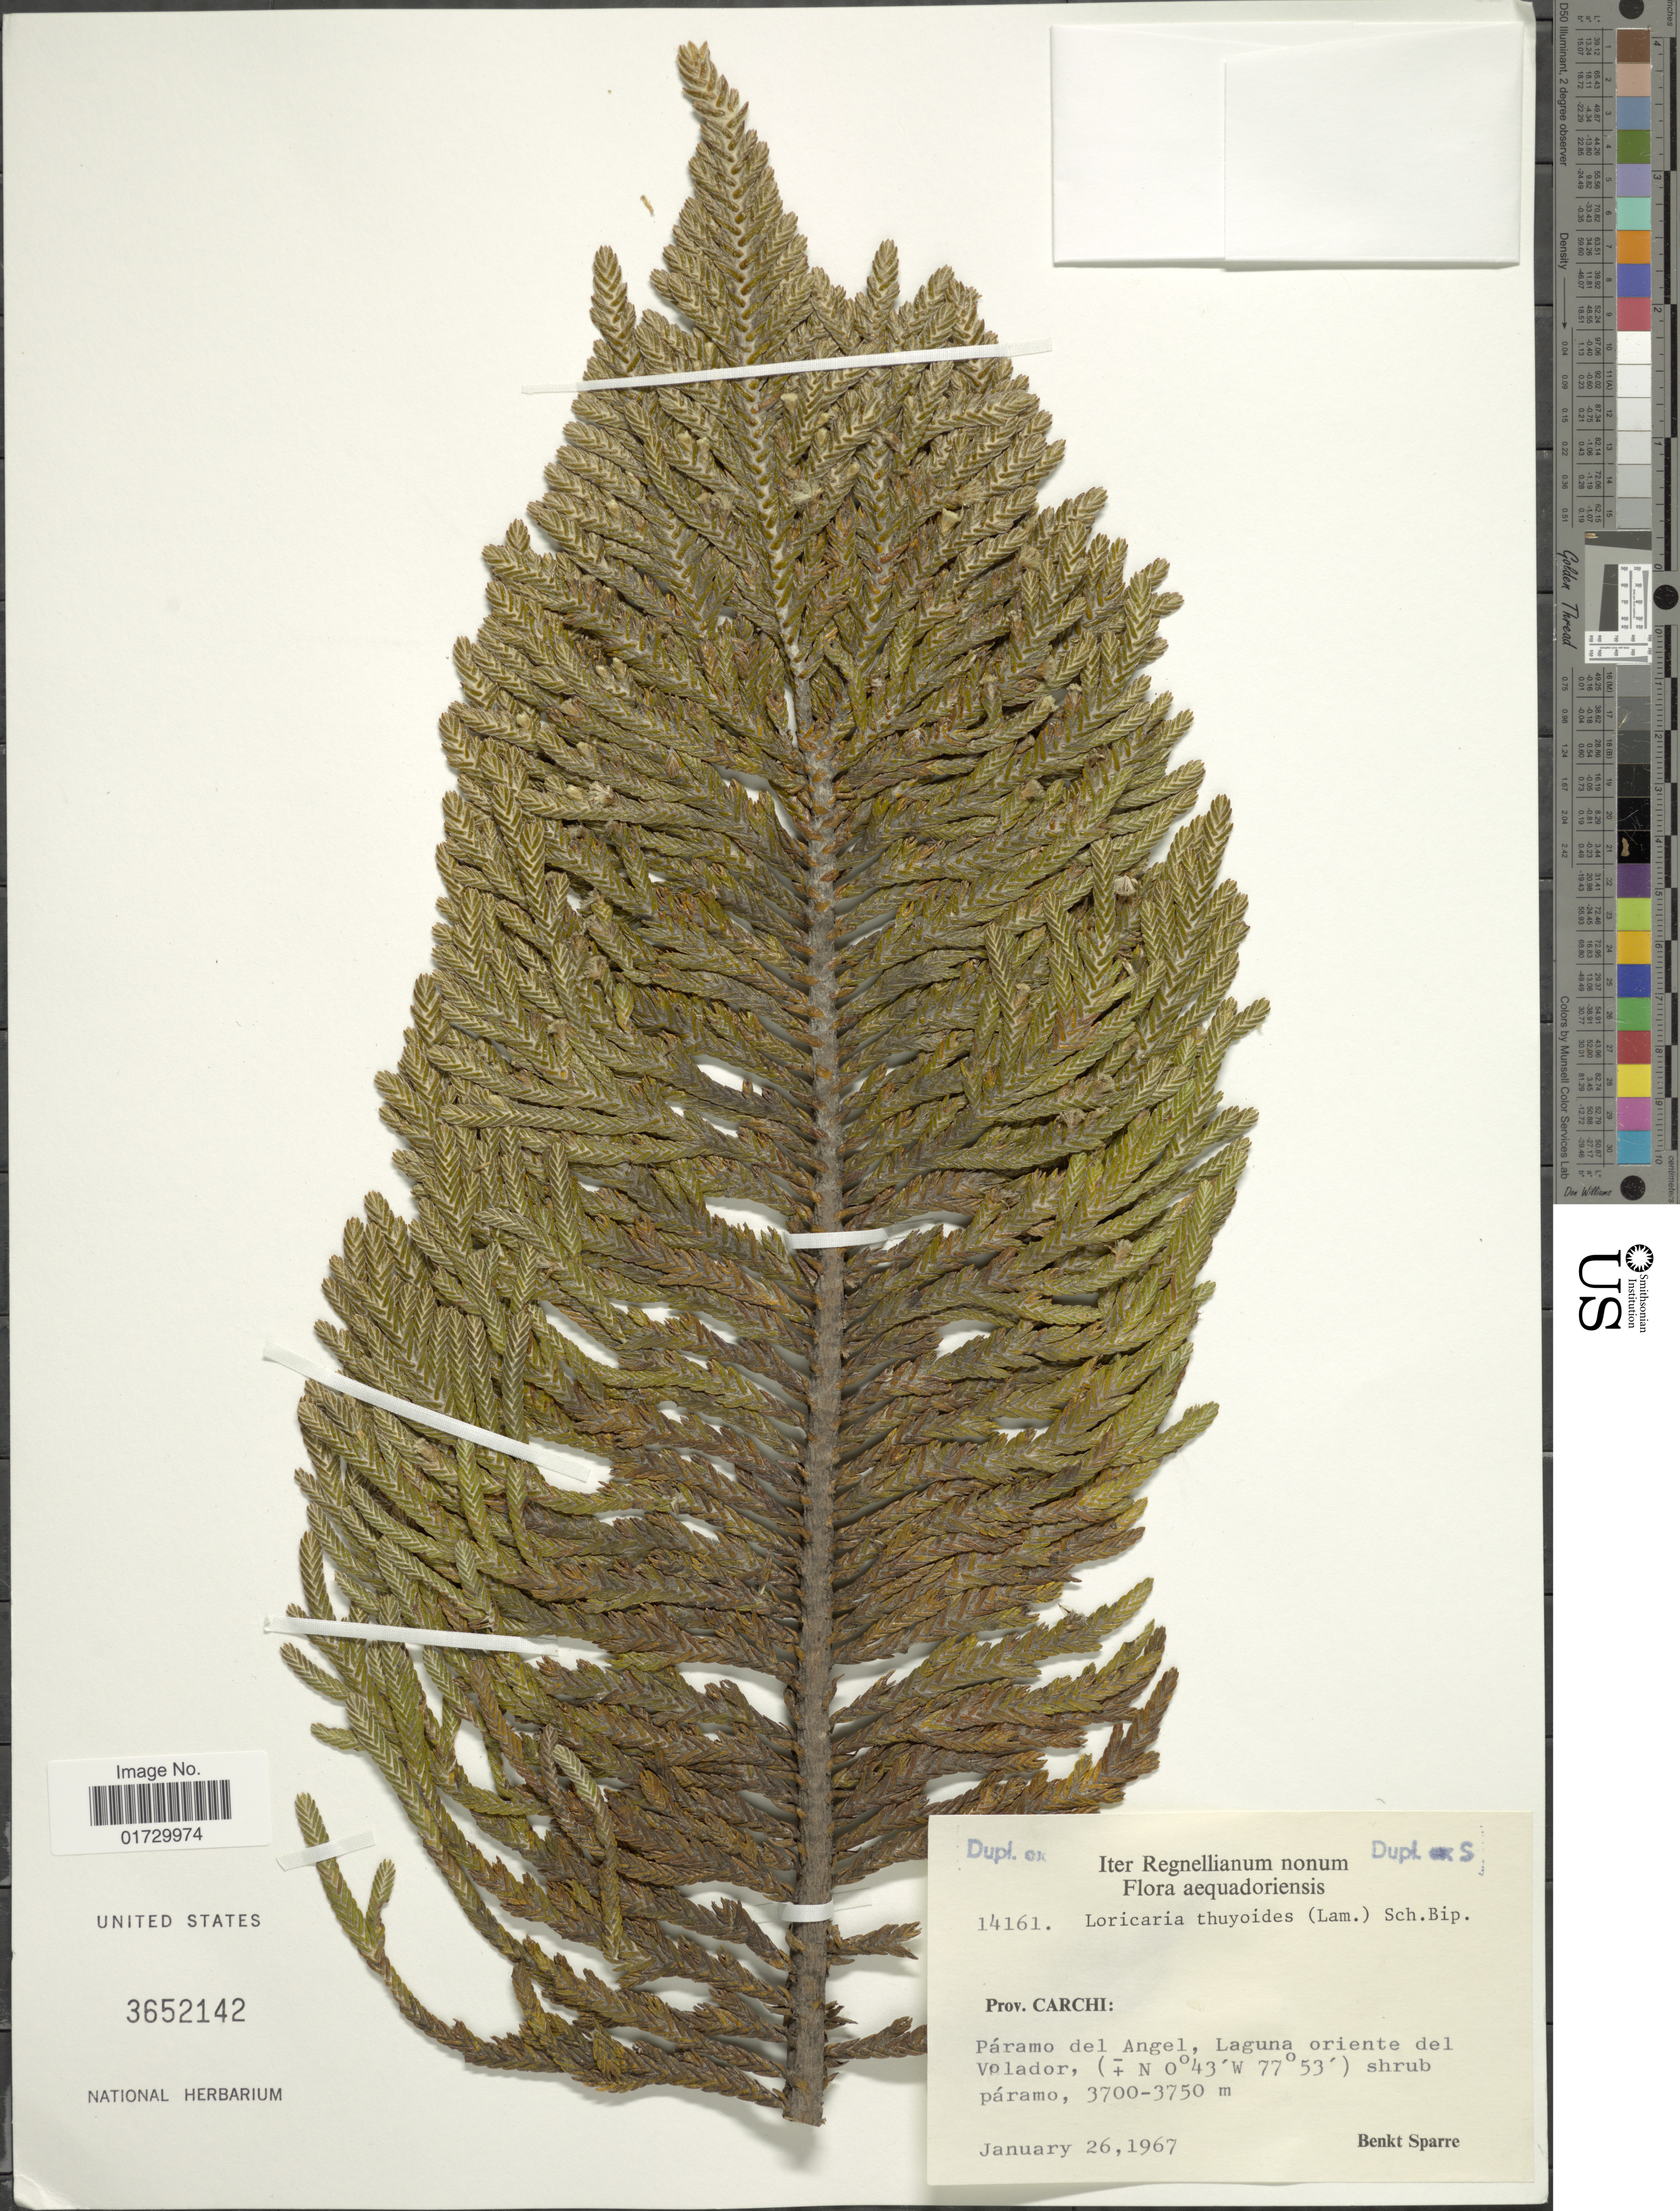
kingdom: Plantae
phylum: Tracheophyta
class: Magnoliopsida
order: Asterales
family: Asteraceae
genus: Loricaria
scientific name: Loricaria thuyoides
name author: (Lam.) Sch. Bip.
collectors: B. Sparre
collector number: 14161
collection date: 1967-01-26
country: Ecuador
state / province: Carchi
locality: Paramo del Angel, Laguna oriente del Volador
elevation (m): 3700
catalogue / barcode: US 3652142